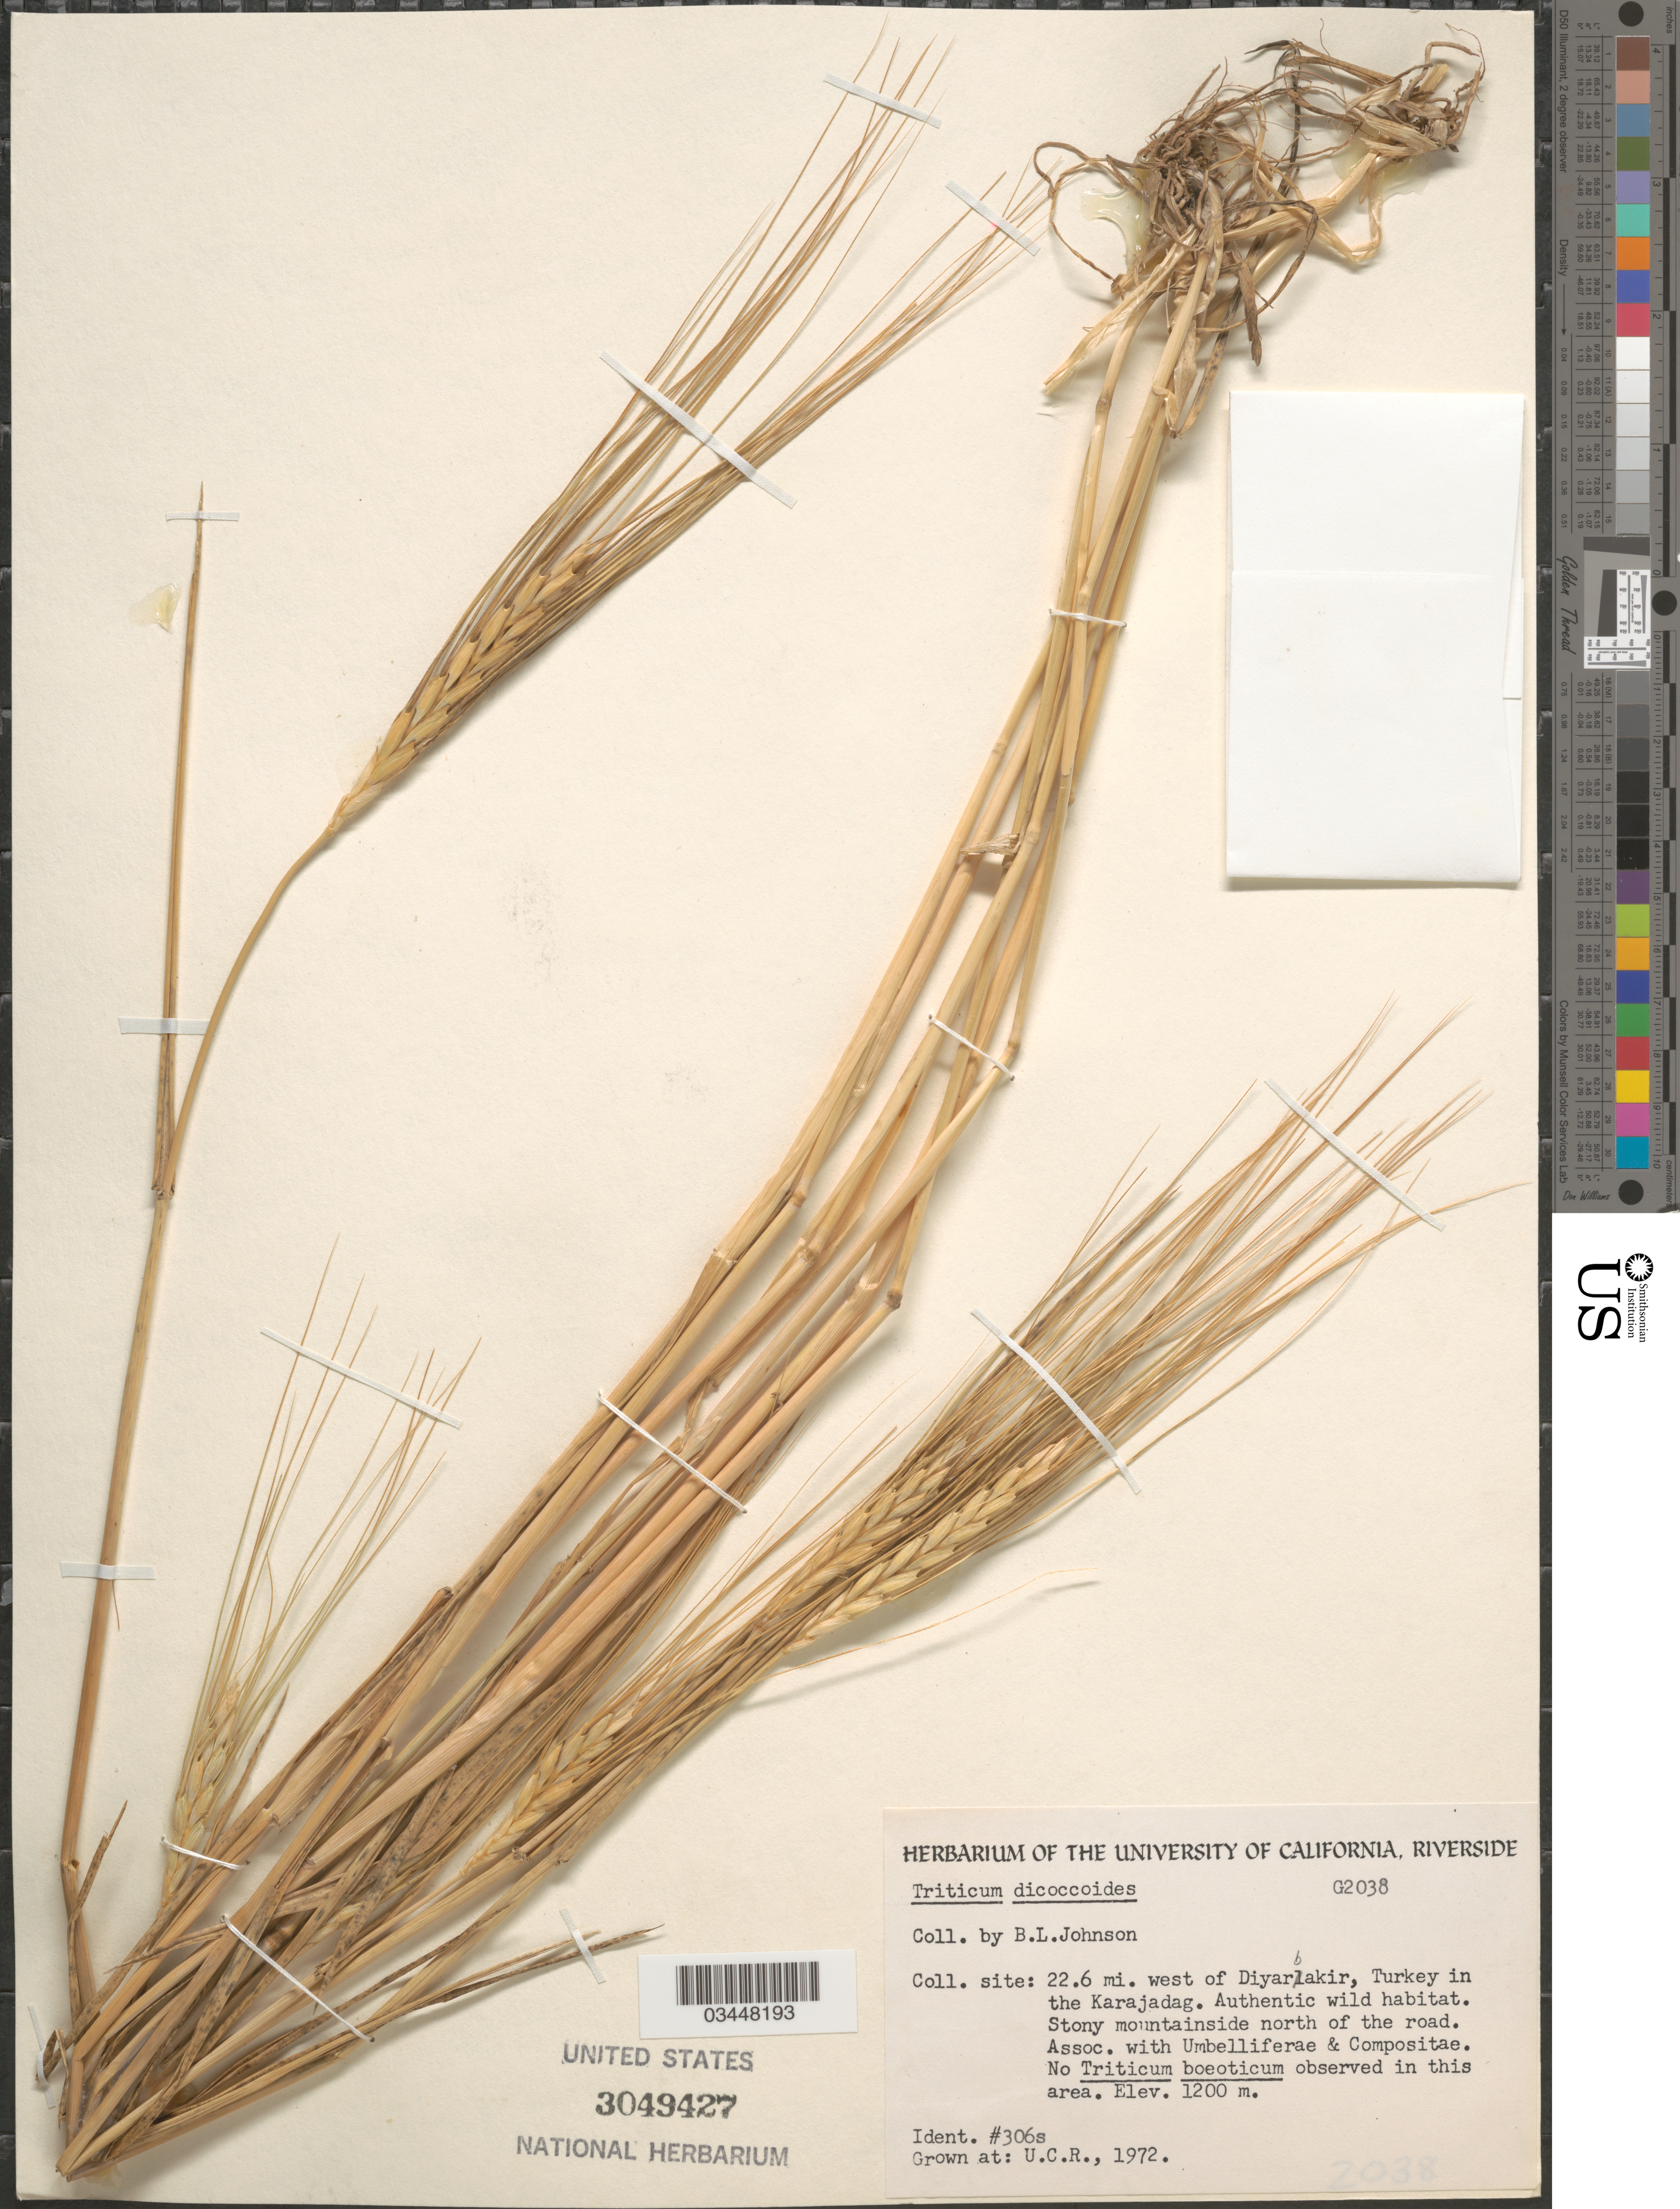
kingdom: Plantae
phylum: Tracheophyta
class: Liliopsida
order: Poales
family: Poaceae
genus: Triticum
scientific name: Triticum dicoccoides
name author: (Körn.) Körn. ex Schweinf.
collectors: ex herb. Univ. of California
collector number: G2038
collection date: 1972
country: United States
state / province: California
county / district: Riverside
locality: U.C.R.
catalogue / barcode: US 3049427